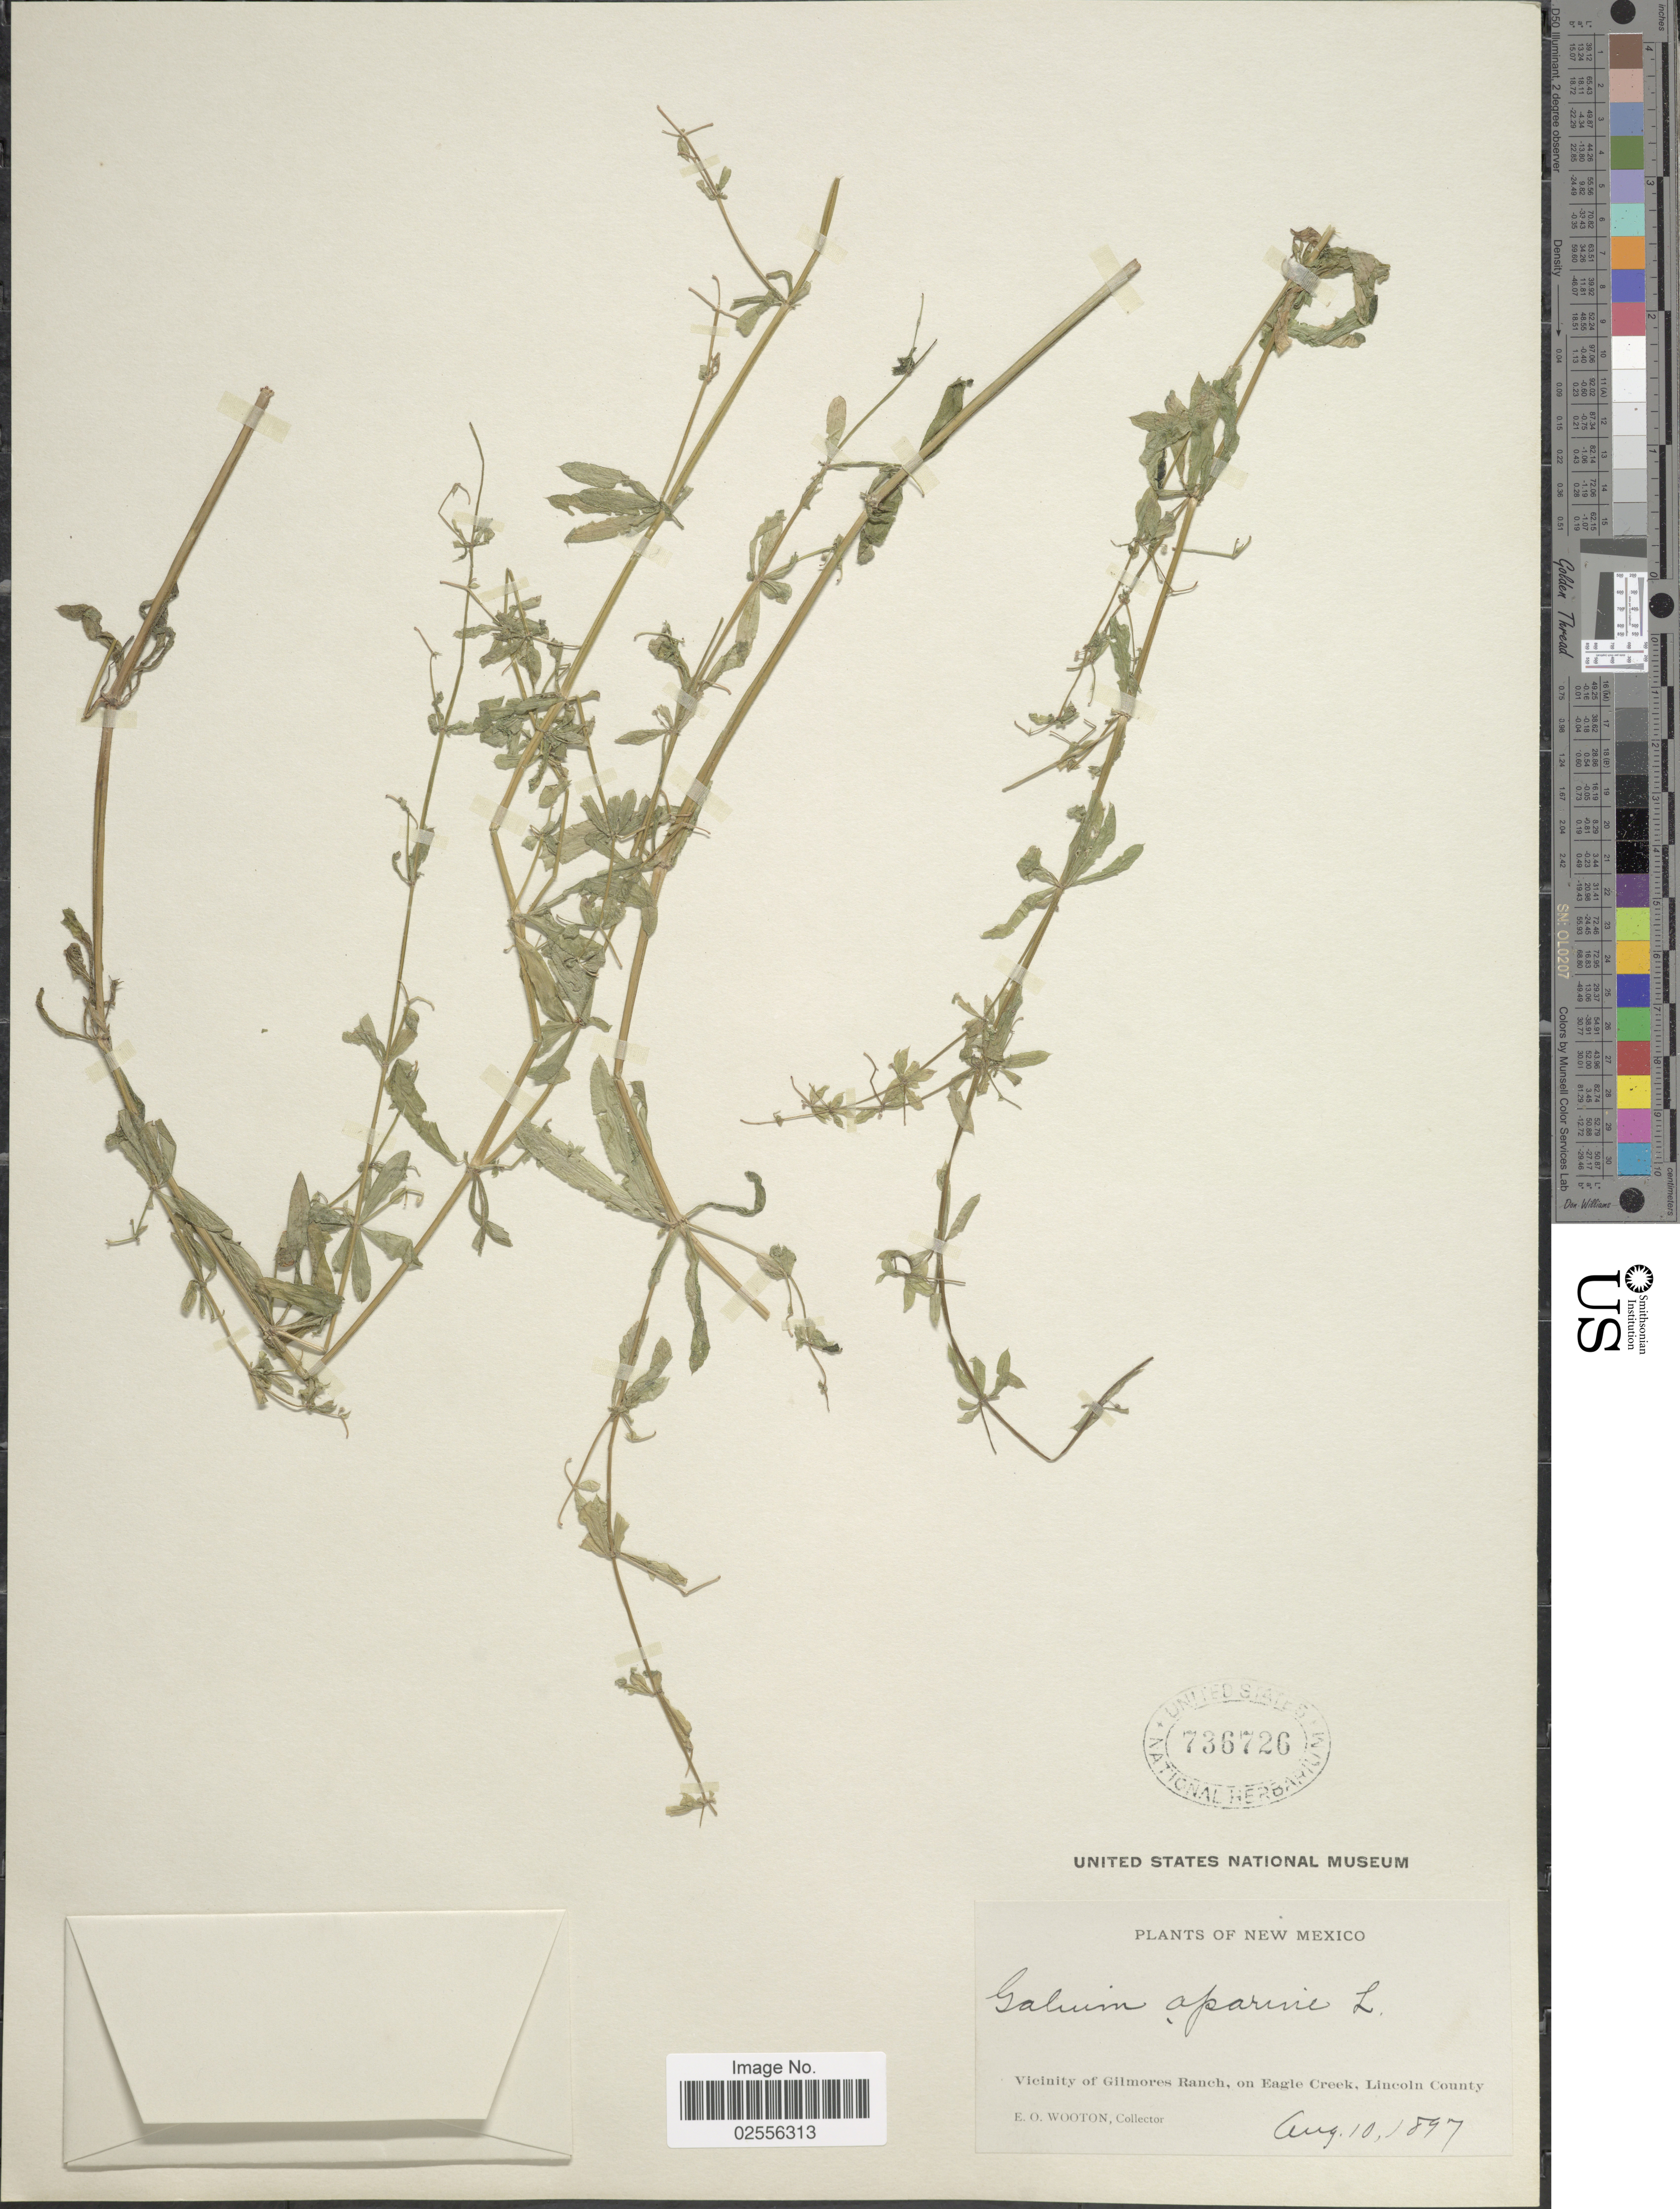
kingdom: Plantae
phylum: Tracheophyta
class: Magnoliopsida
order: Gentianales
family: Rubiaceae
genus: Galium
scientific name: Galium aparine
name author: L.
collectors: E. O. Wooton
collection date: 1897-08-10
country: United States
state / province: New Mexico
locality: Vicinity of Gilmores Ranch, on Eagle Creek, Lincoln County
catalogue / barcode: US 736726